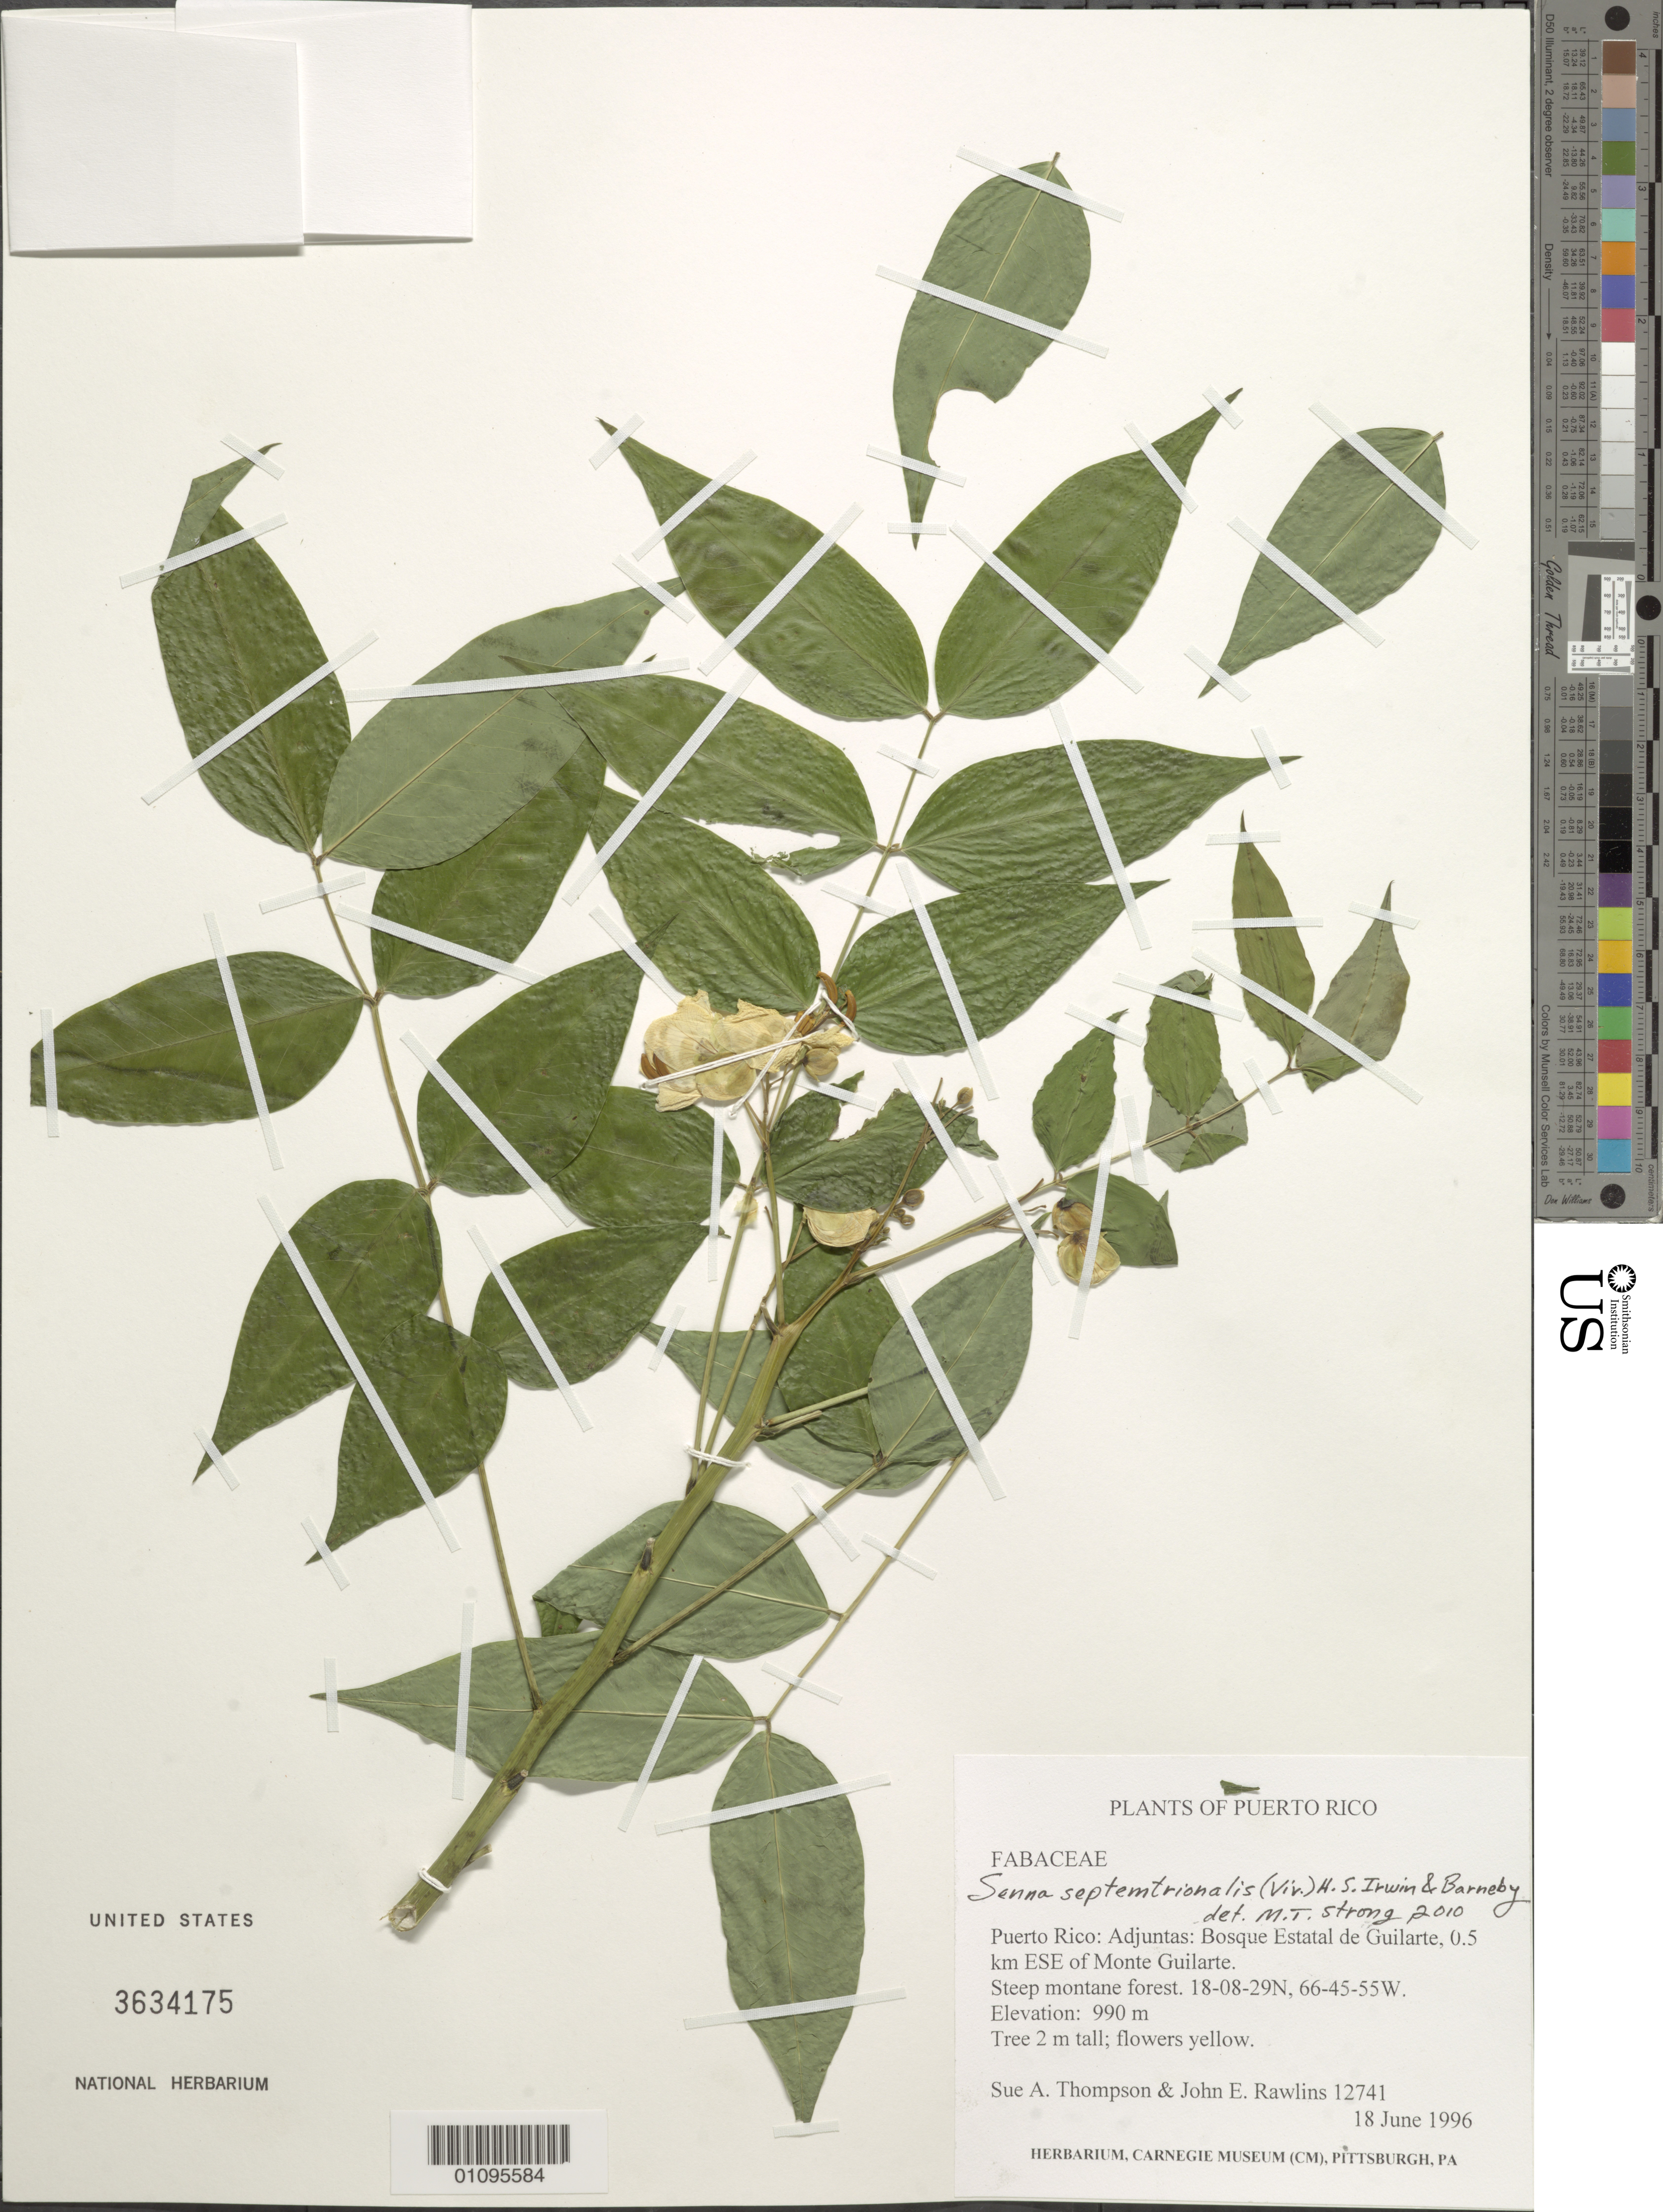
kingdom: Plantae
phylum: Tracheophyta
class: Magnoliopsida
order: Fabales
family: Fabaceae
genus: Senna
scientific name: Senna septemtrionalis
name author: (Viv.) H.S. Irwin & Barneby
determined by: Strong, M. T., (US), Smithsonian Institution - National Museum of Natural History (UNITED STATES)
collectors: S. A. Thompson & J. Rawlins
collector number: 12741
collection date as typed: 18 Jun 1996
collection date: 1996-06-18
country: Puerto Rico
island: Puerto Rico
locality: Adjuntas: Bosque Estatal de Guilarte, 0.5 km ESE of Monte Guilarte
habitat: Steep montane forest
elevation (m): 990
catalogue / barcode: US 3634175